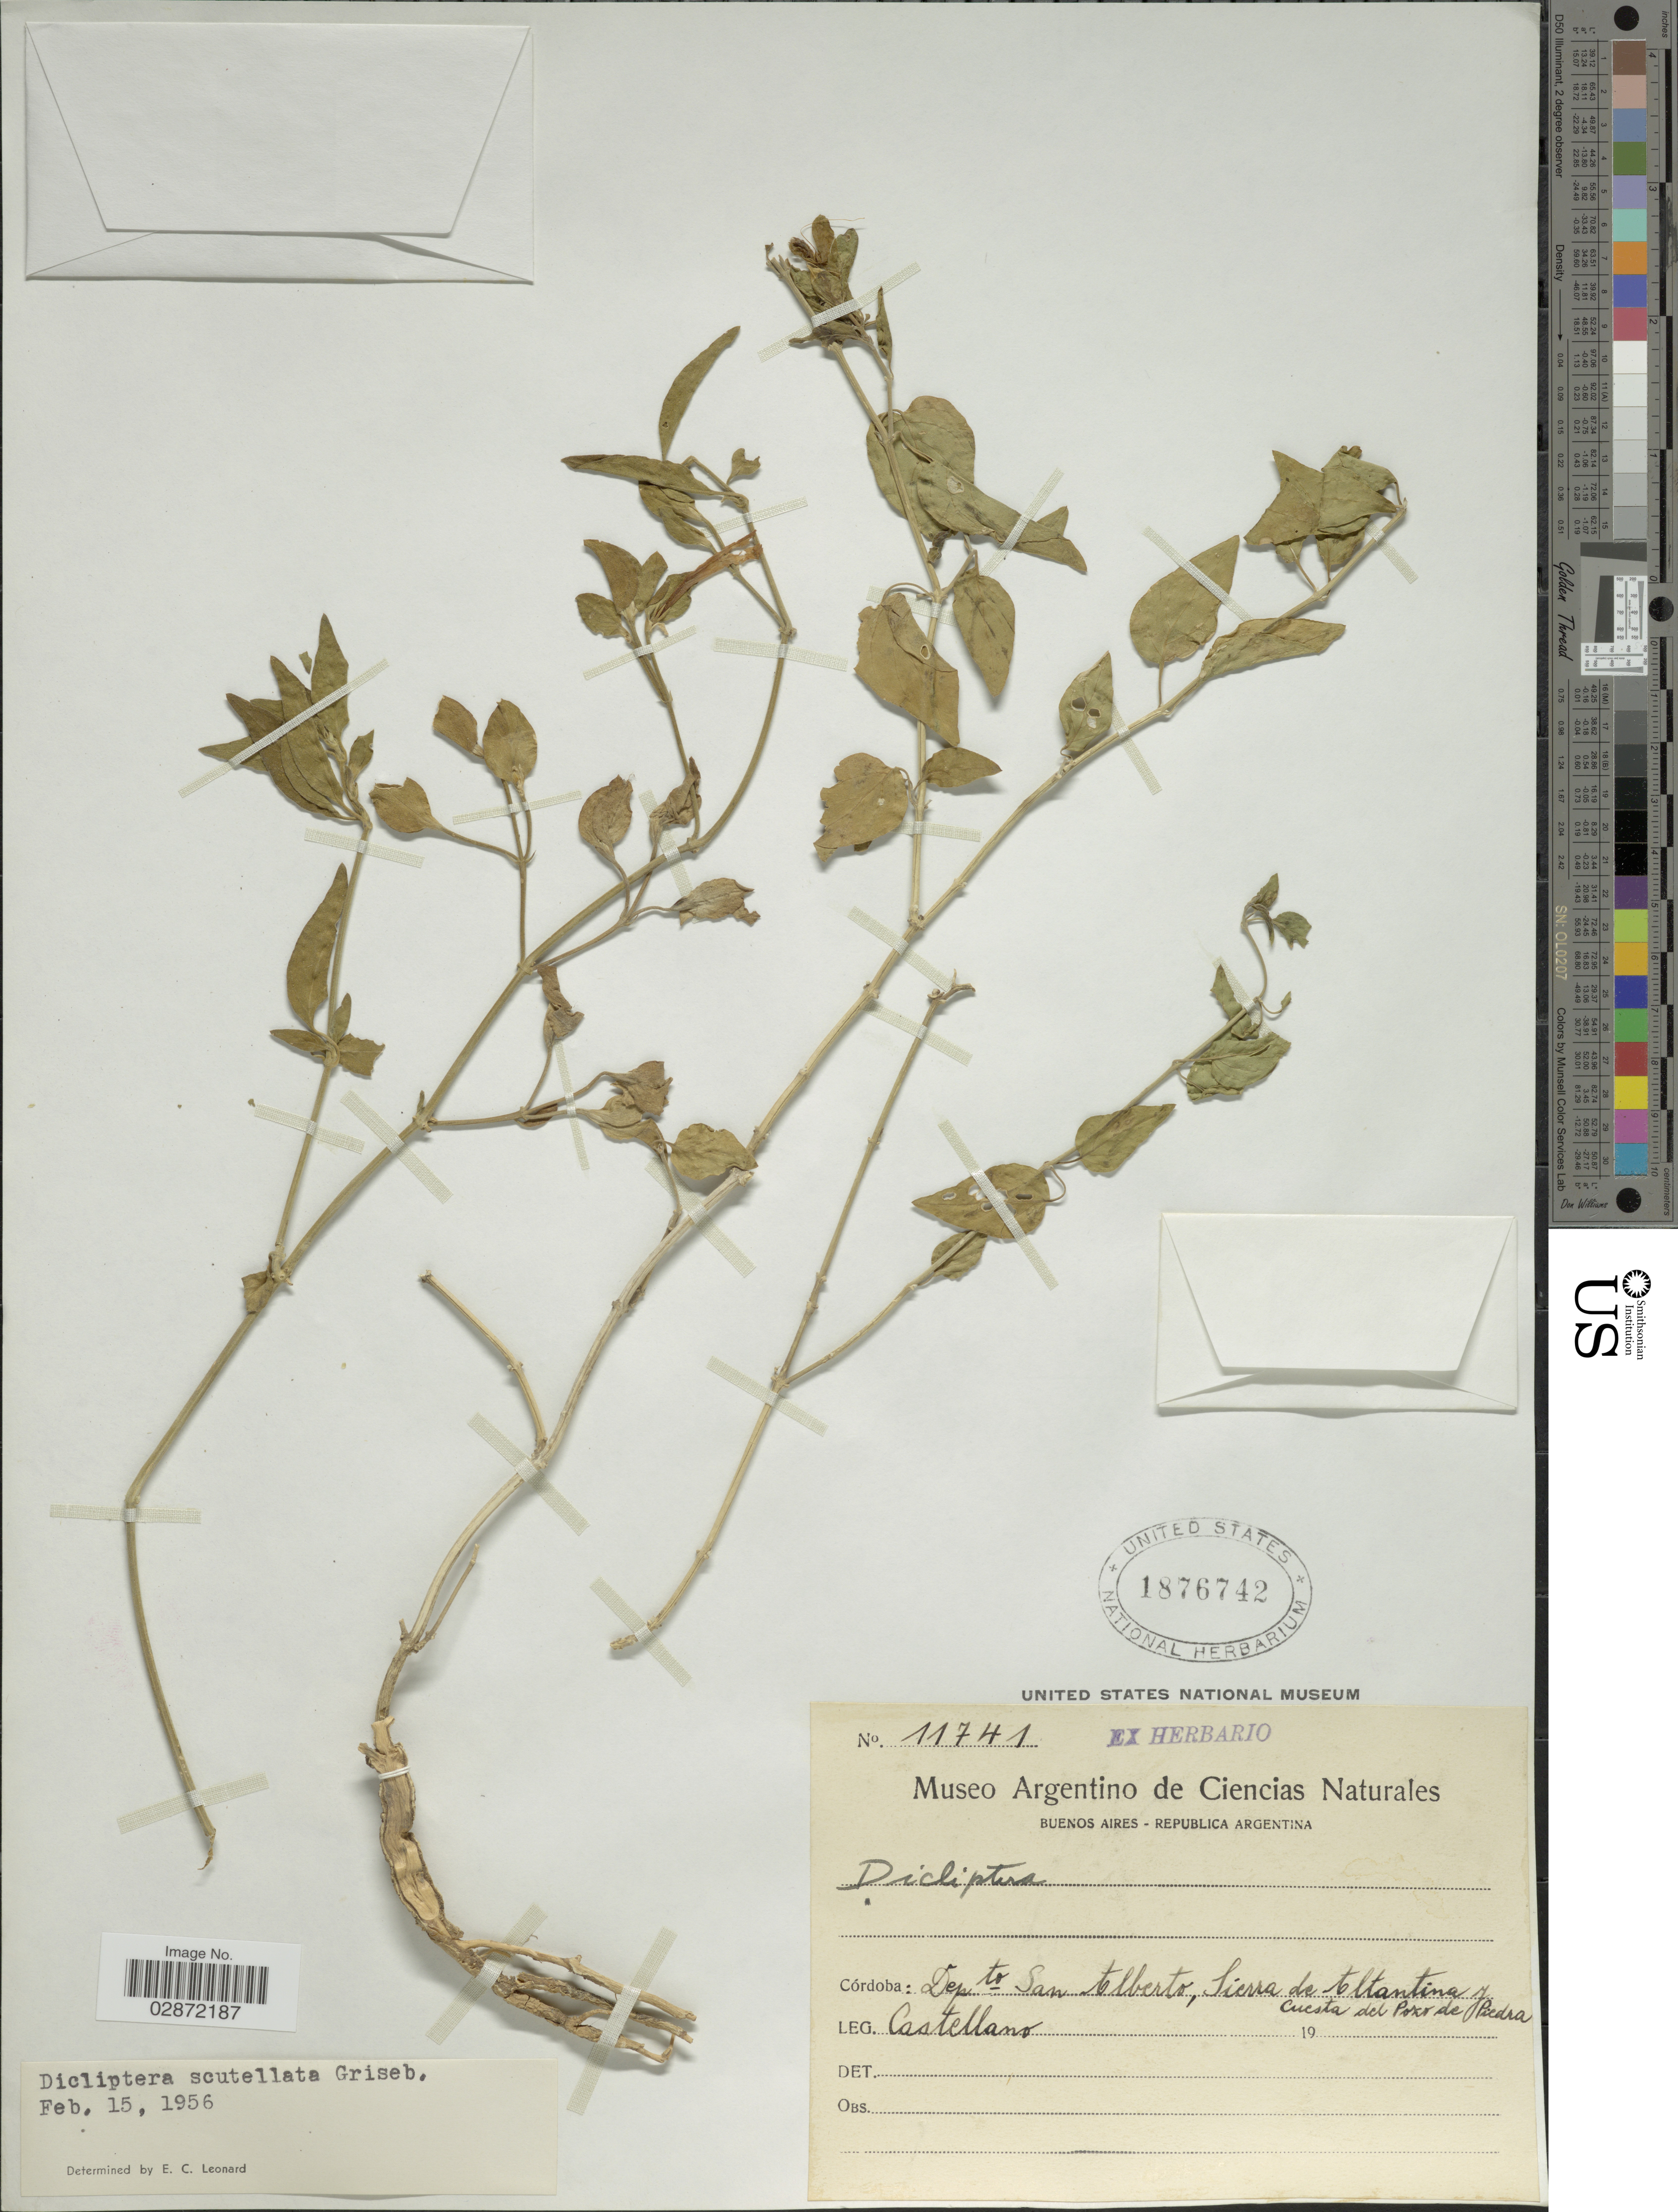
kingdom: Plantae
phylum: Tracheophyta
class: Magnoliopsida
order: Lamiales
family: Acanthaceae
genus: Dicliptera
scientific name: Dicliptera scutellata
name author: Griseb.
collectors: Castellano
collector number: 11741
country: Argentina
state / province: Buenos Aires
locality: Republica Argentina. Depto San Alberto, Sierra de Altantina y Cuesta del Pozo de Piedra.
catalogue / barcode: US 1876742